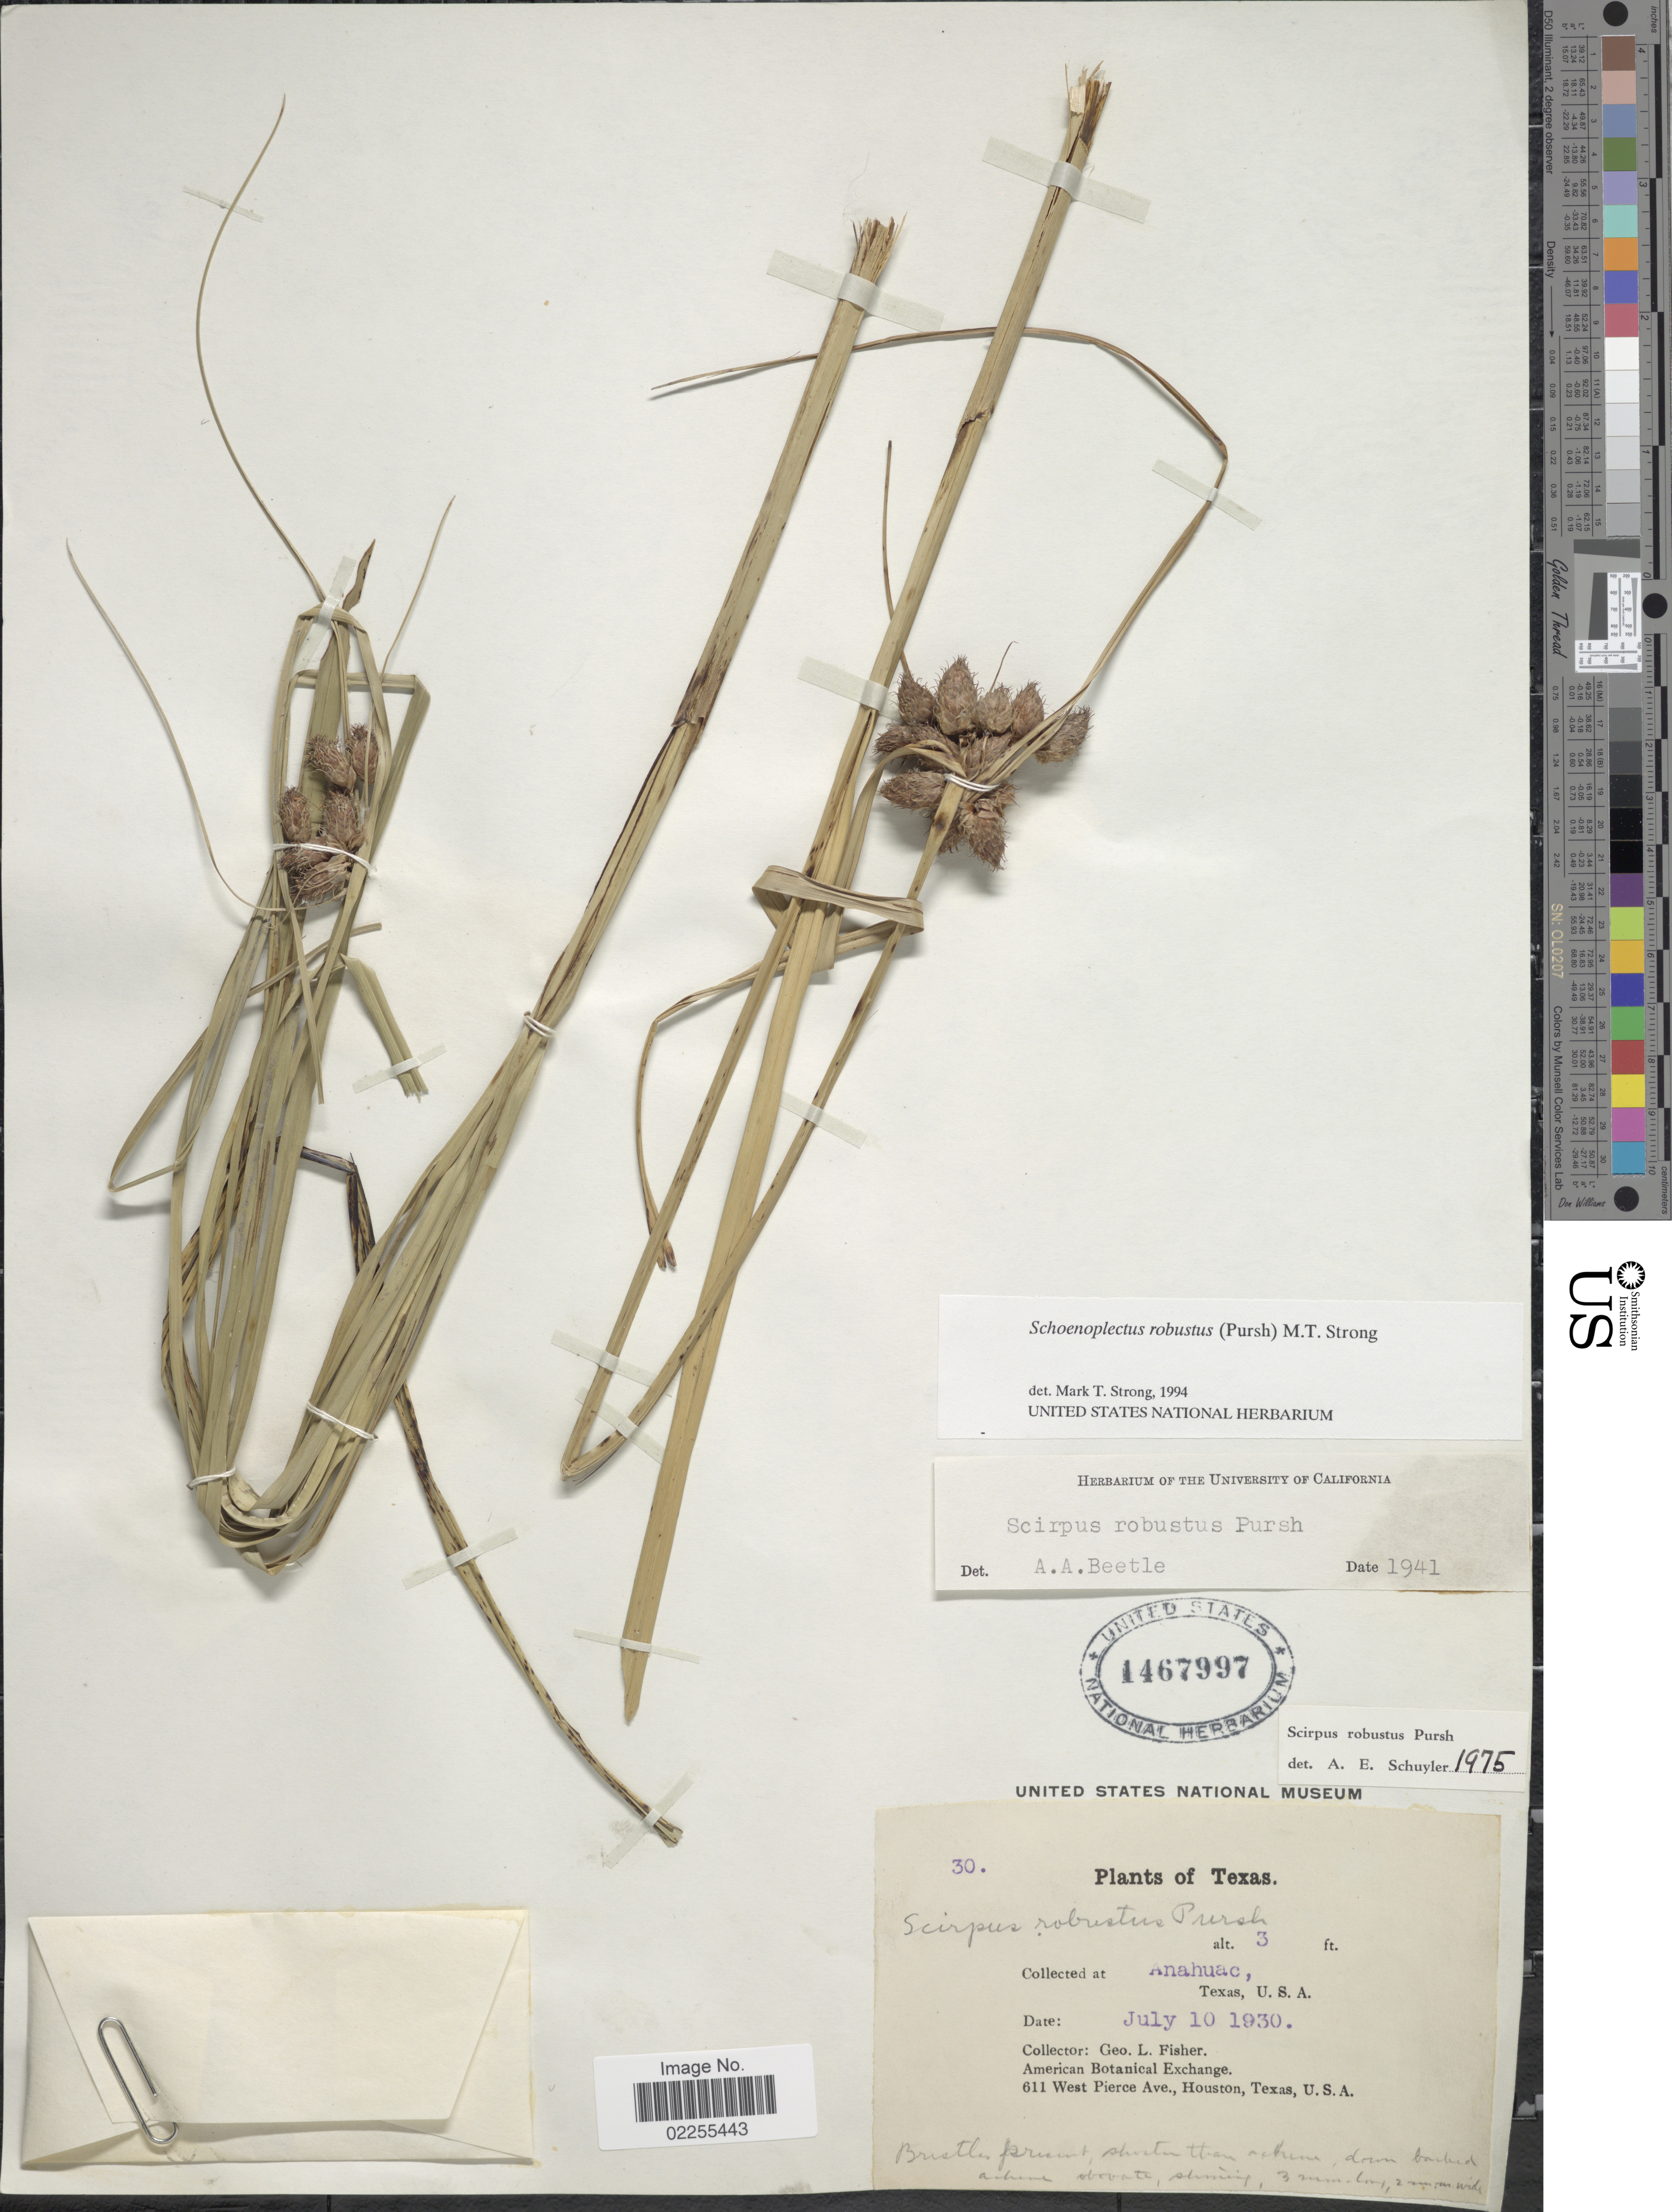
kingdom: Plantae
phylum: Tracheophyta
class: Liliopsida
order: Poales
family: Cyperaceae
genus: Bolboschoenus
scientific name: Bolboschoenus robustus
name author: (Pursh) Soják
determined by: Strong, M. T., (US), Smithsonian Institution - National Museum of Natural History (UNITED STATES)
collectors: G. L. Fisher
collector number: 30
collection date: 1930-07-10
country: United States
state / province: Texas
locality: Anahuac.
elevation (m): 1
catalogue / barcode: US 1467997